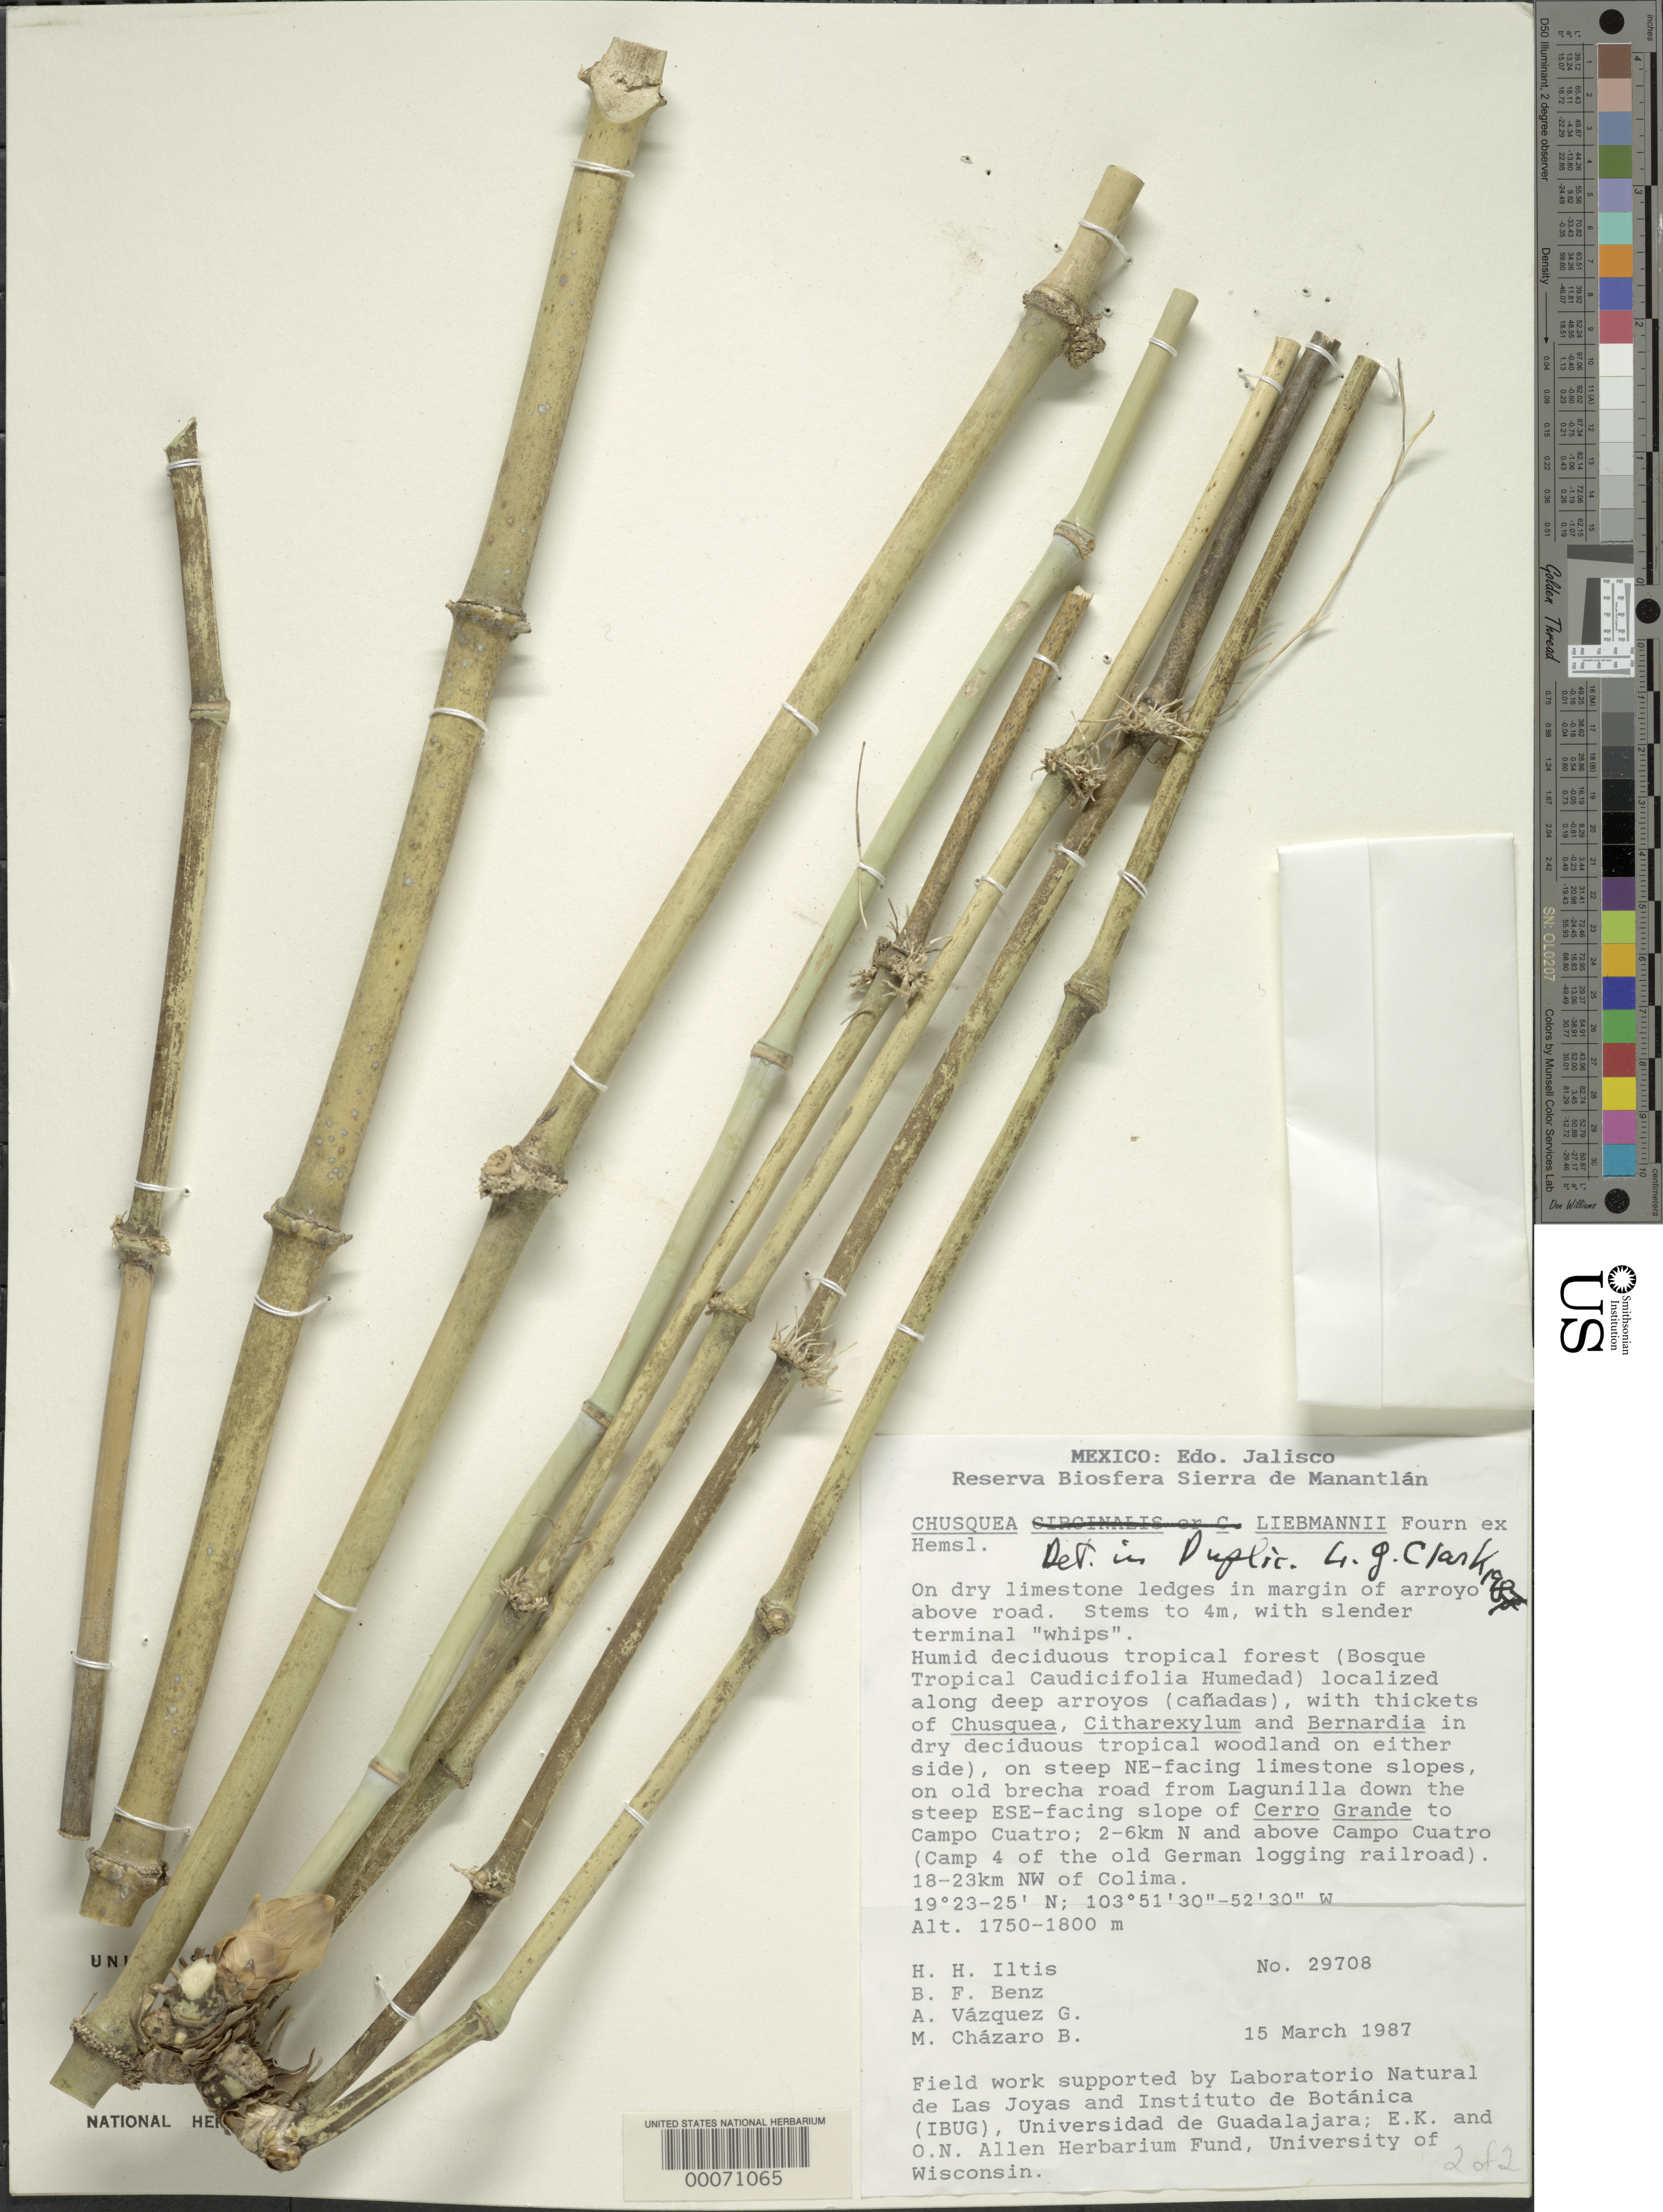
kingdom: Plantae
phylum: Tracheophyta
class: Liliopsida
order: Poales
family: Poaceae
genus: Chusquea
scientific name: Chusquea liebmannii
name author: E. Fourn.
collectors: H. H. Iltis, B. F. Benz, J. A. Vázquez G. & M. de J. Cházaro Basáñoez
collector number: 29708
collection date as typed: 15 Mar 1987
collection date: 1987-03-15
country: Mexico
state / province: Jalisco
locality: ESE facing slope of Cerro Grande to Camp Cuatro; 2-6 km N and above Campo Cuatro, 18-23 km NW of Colima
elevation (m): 1750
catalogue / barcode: US 3123162